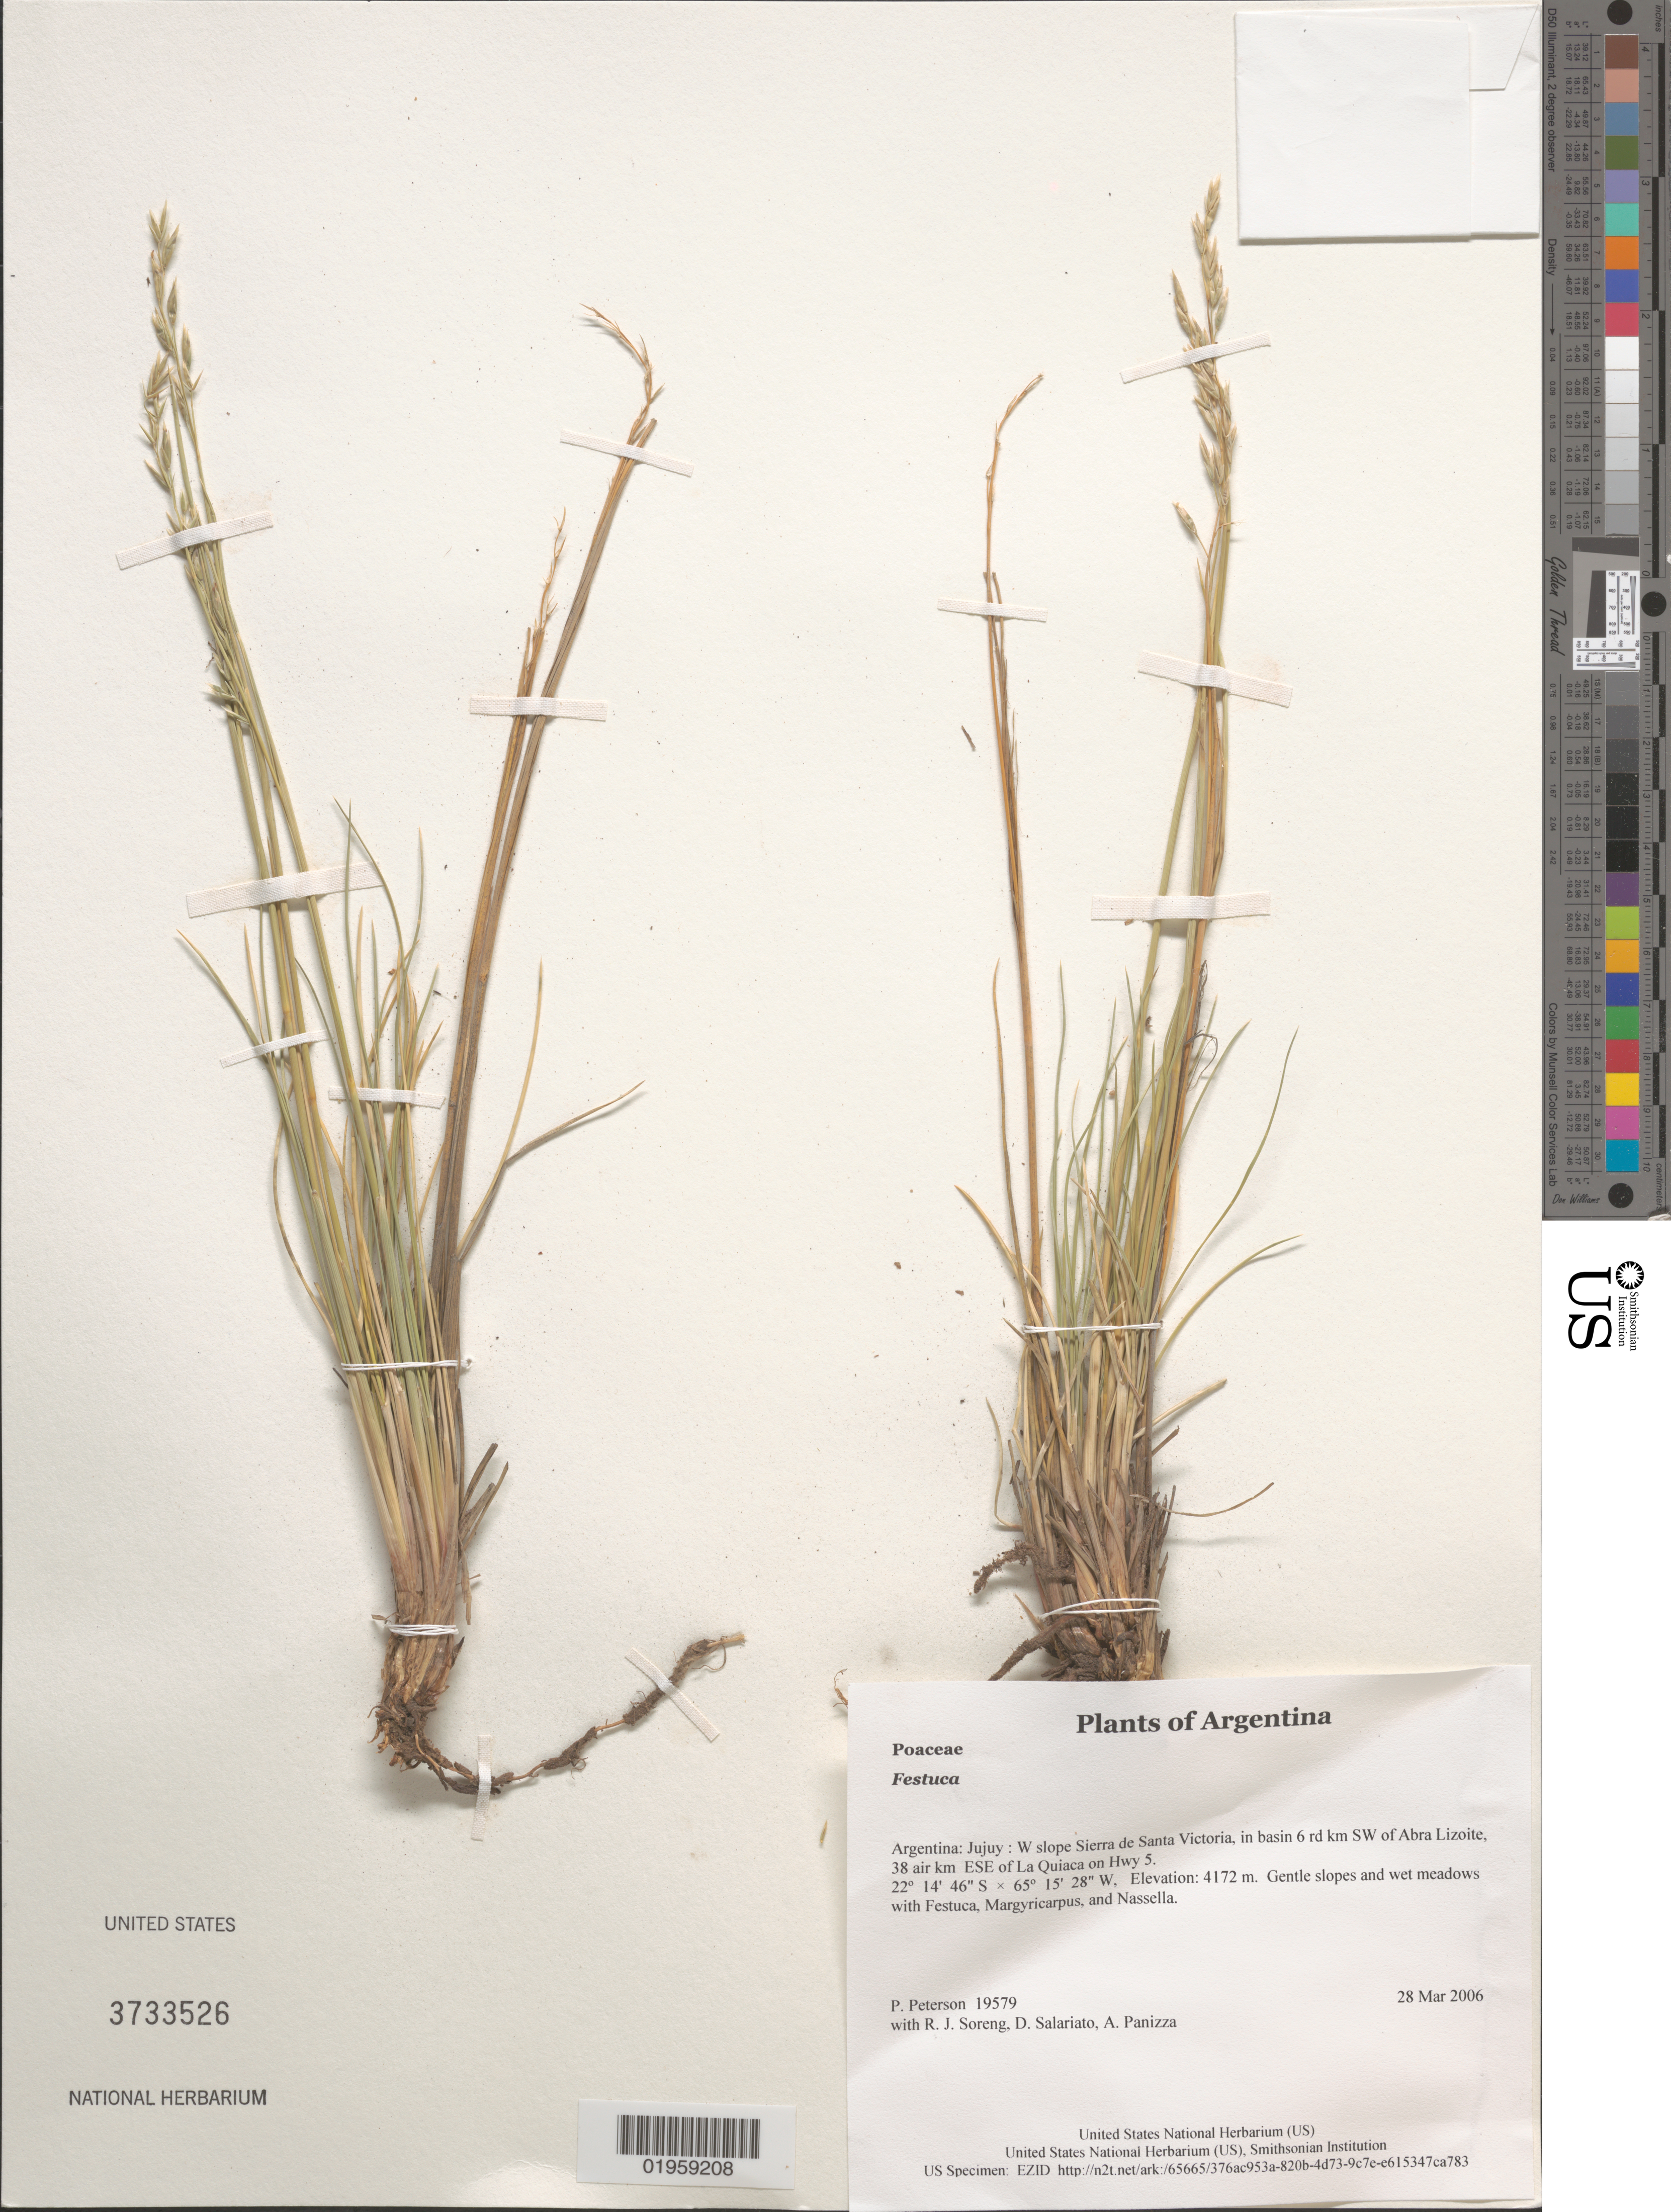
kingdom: Plantae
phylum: Tracheophyta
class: Liliopsida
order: Poales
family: Poaceae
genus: Festuca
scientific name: Festuca sp.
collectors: P. M. Peterson, R. J. Soreng, D. Salariato & A. Panizza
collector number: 19589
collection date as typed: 28 Mar 2006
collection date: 2006-03-28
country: Argentina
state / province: Jujuy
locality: W slope Sierra de Santa Victoria, N side of basin 5 rd km SW of Abra Lizoite, 38 air km ESE of La Quiaca on Hwy 5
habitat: Rocky outcrops and slopes with Margyricarpus, Nassella, Festuca, and Ephedra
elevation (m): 4250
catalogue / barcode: US 3733526